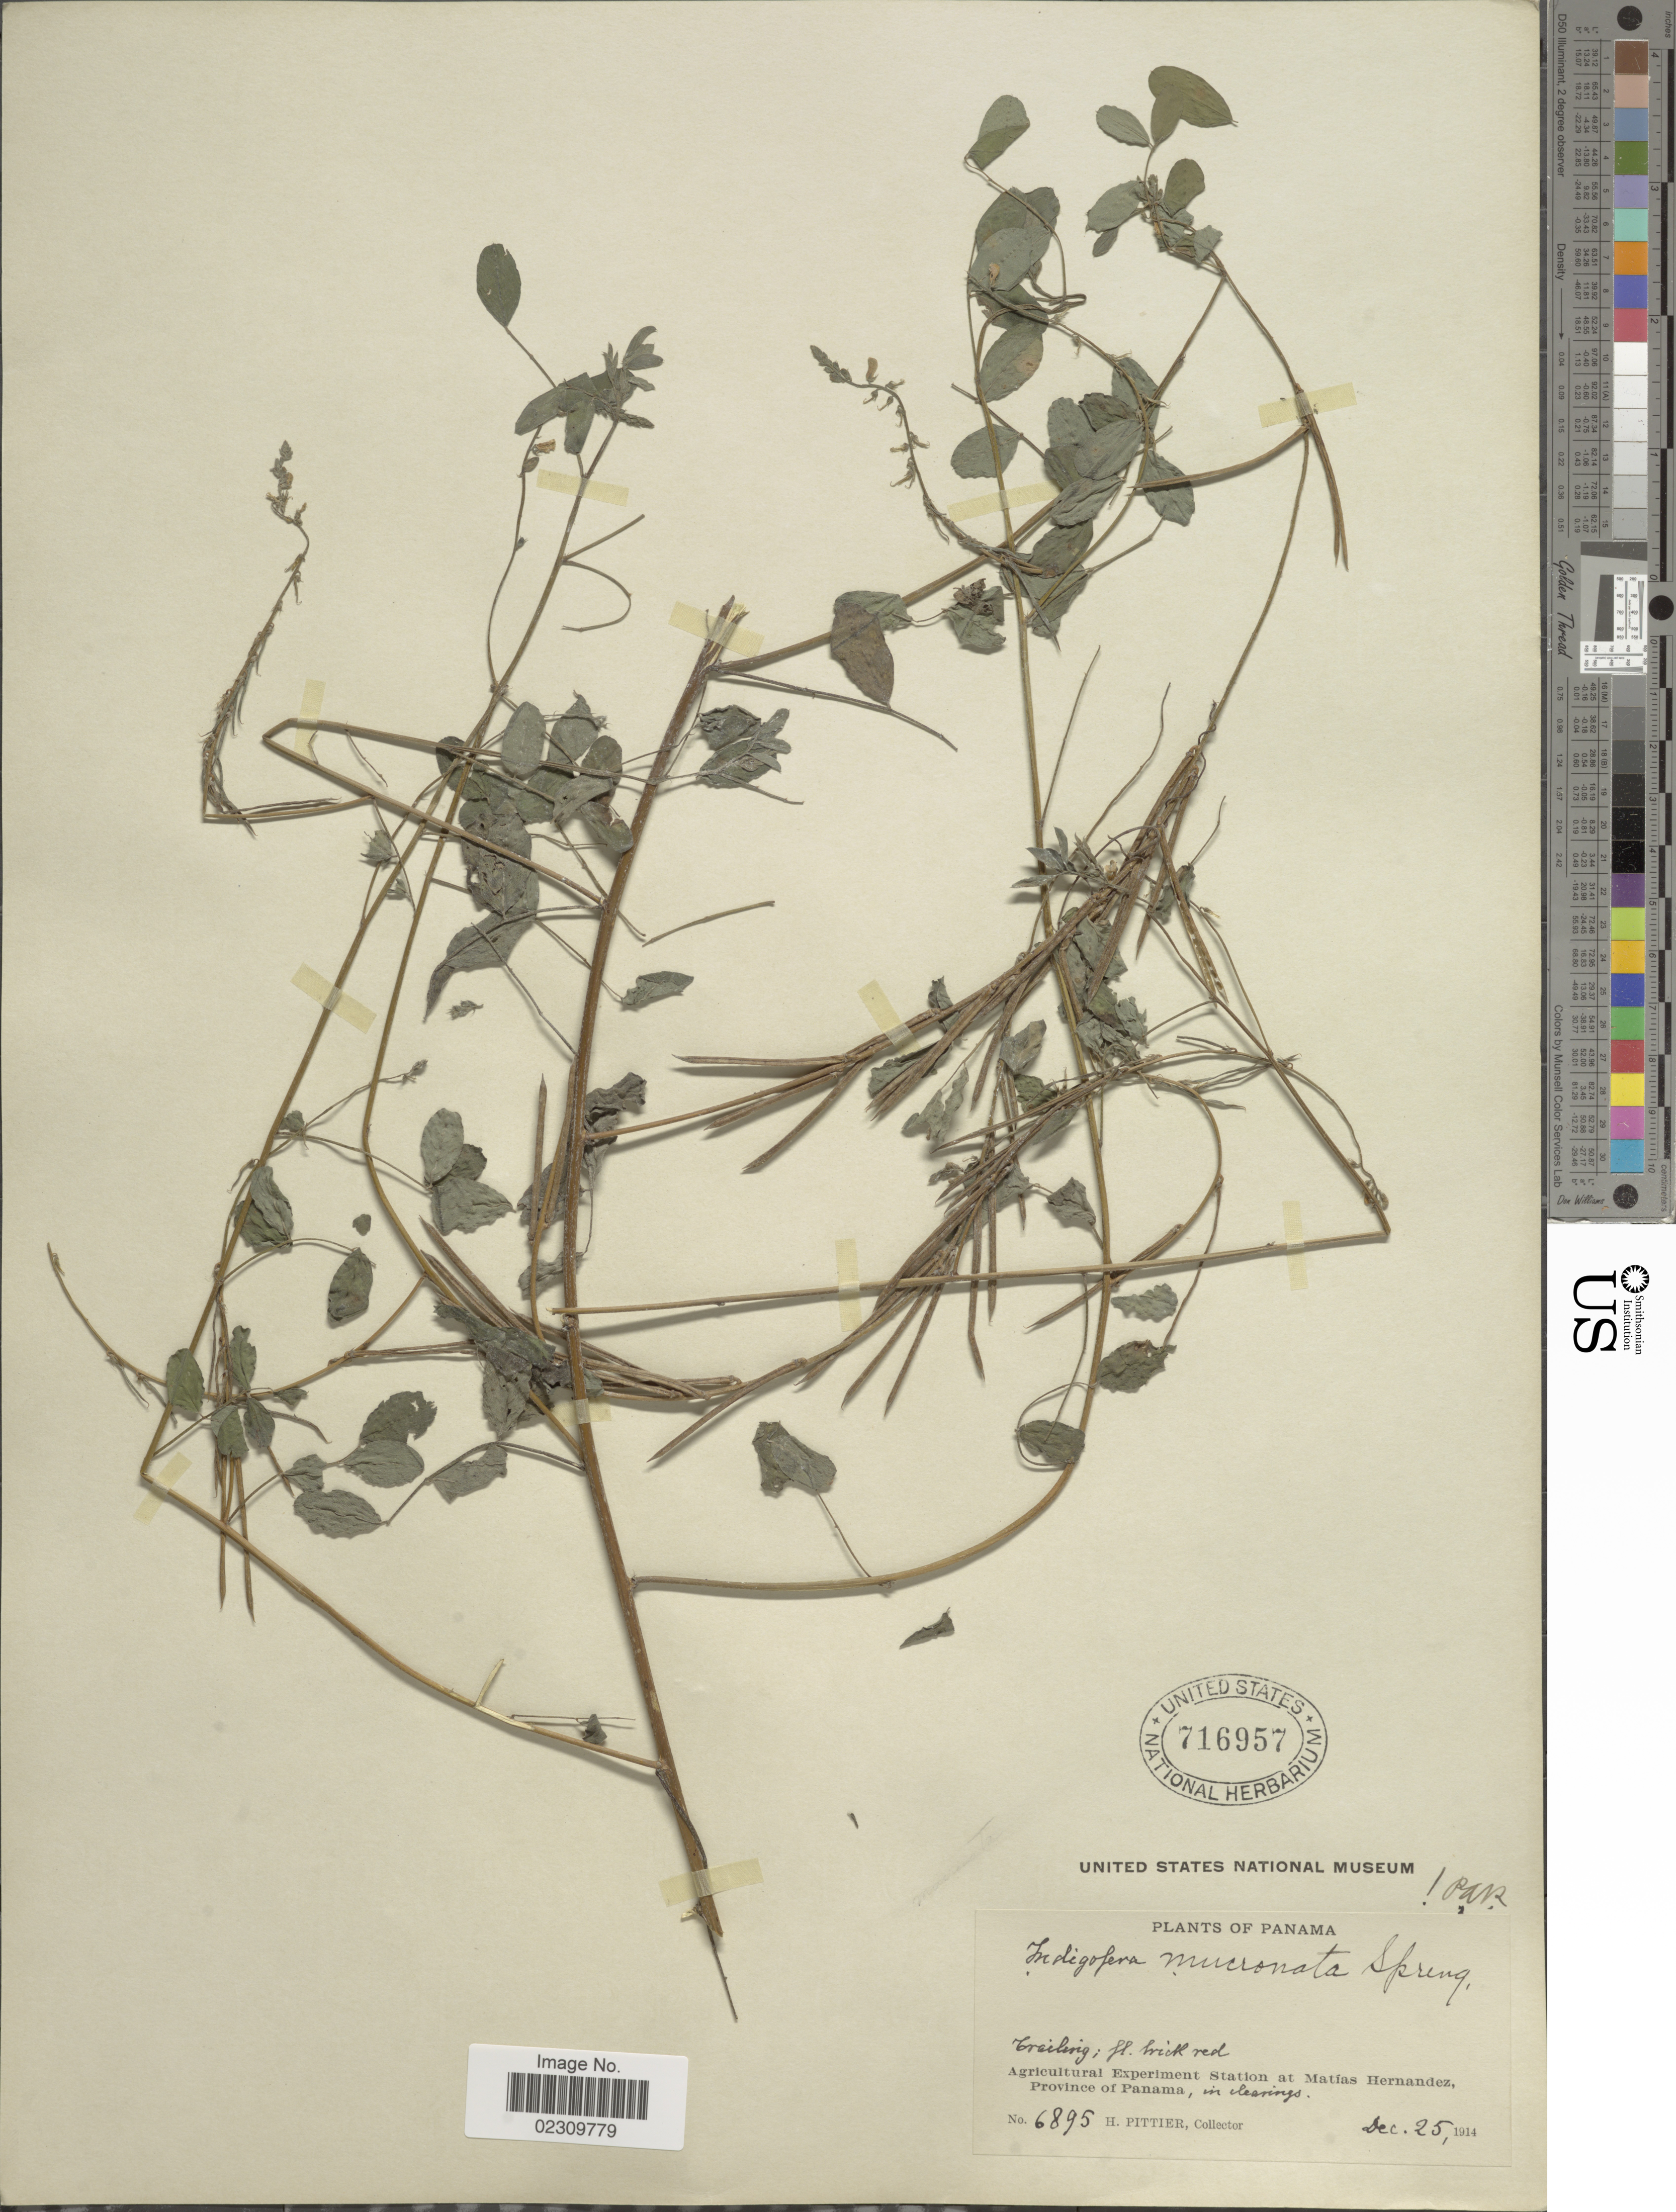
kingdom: Plantae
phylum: Tracheophyta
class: Magnoliopsida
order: Fabales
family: Fabaceae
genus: Indigofera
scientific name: Indigofera mucronata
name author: Lam.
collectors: H. F. Pittier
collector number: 6895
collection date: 1914-12-25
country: Panama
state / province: Panamá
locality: Agricultural Experiment Station at Matias Hernandez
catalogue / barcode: US 716957